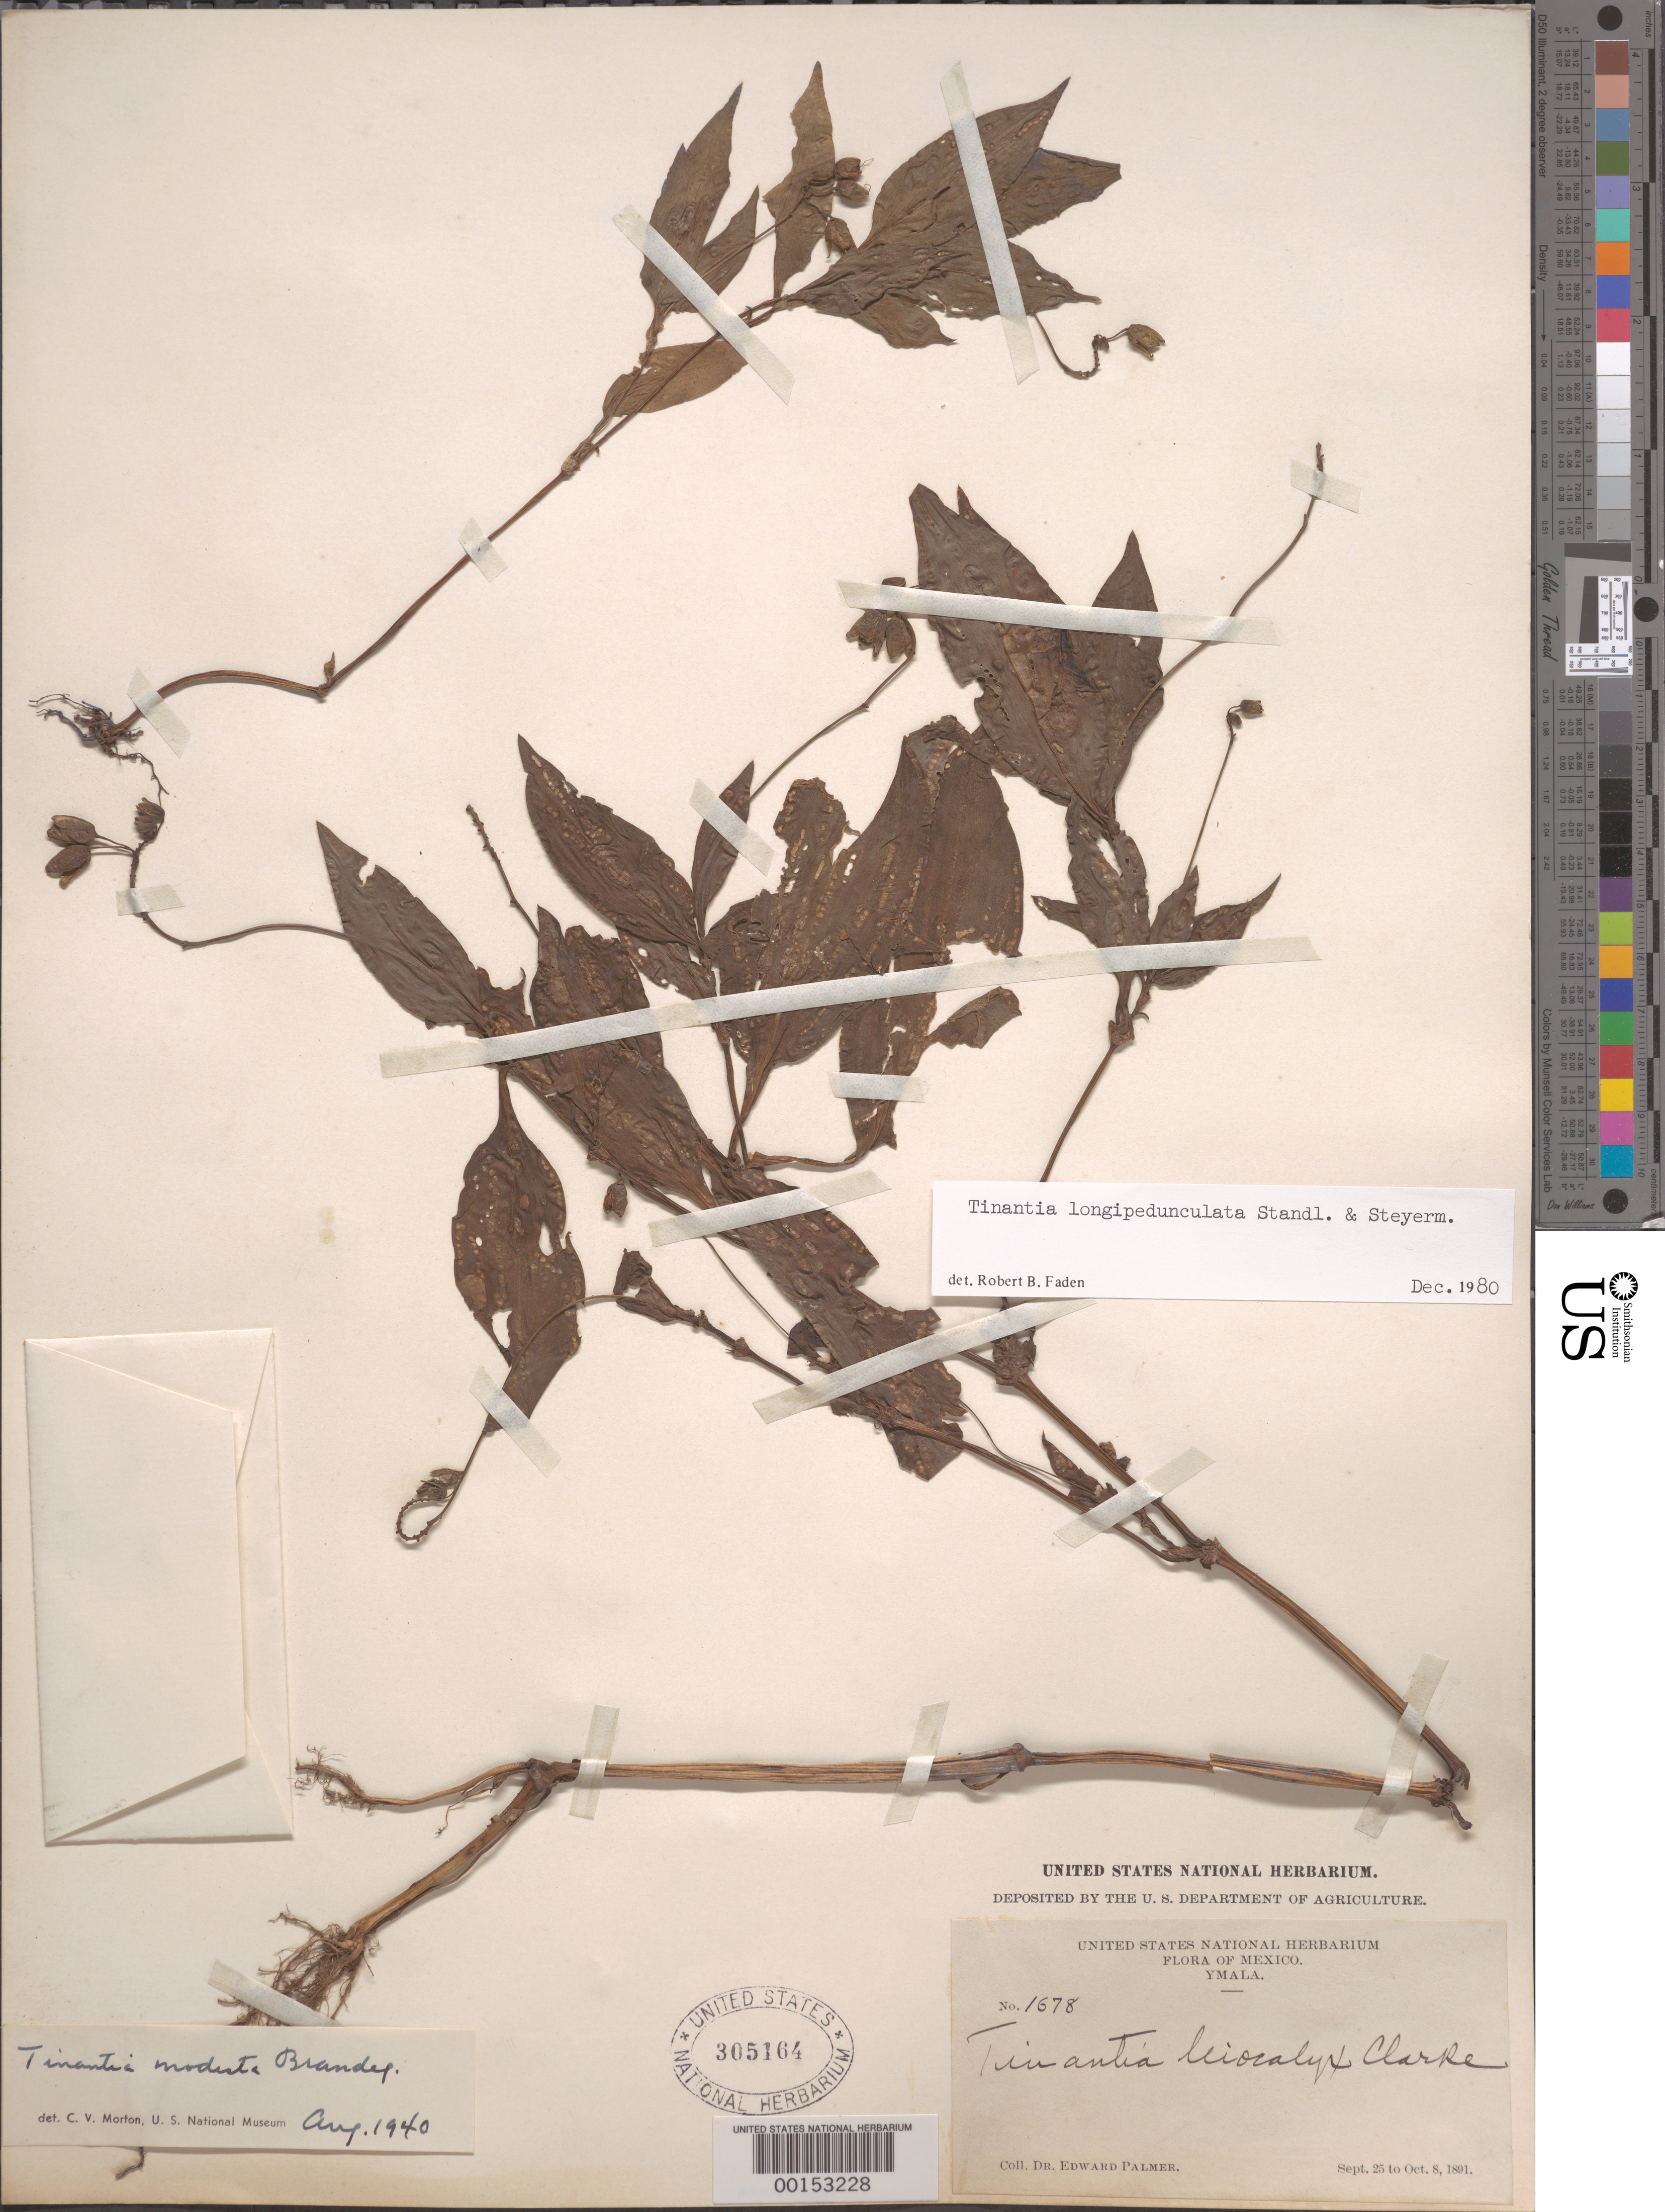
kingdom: Plantae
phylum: Tracheophyta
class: Liliopsida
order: Commelinales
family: Commelinaceae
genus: Tinantia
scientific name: Tinantia longipedunculata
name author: Standl. & Steyerm.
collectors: E. Palmer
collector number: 1678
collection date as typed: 25 Sep 1891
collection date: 1891-09-25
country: Mexico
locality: Ymala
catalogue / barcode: US 305164